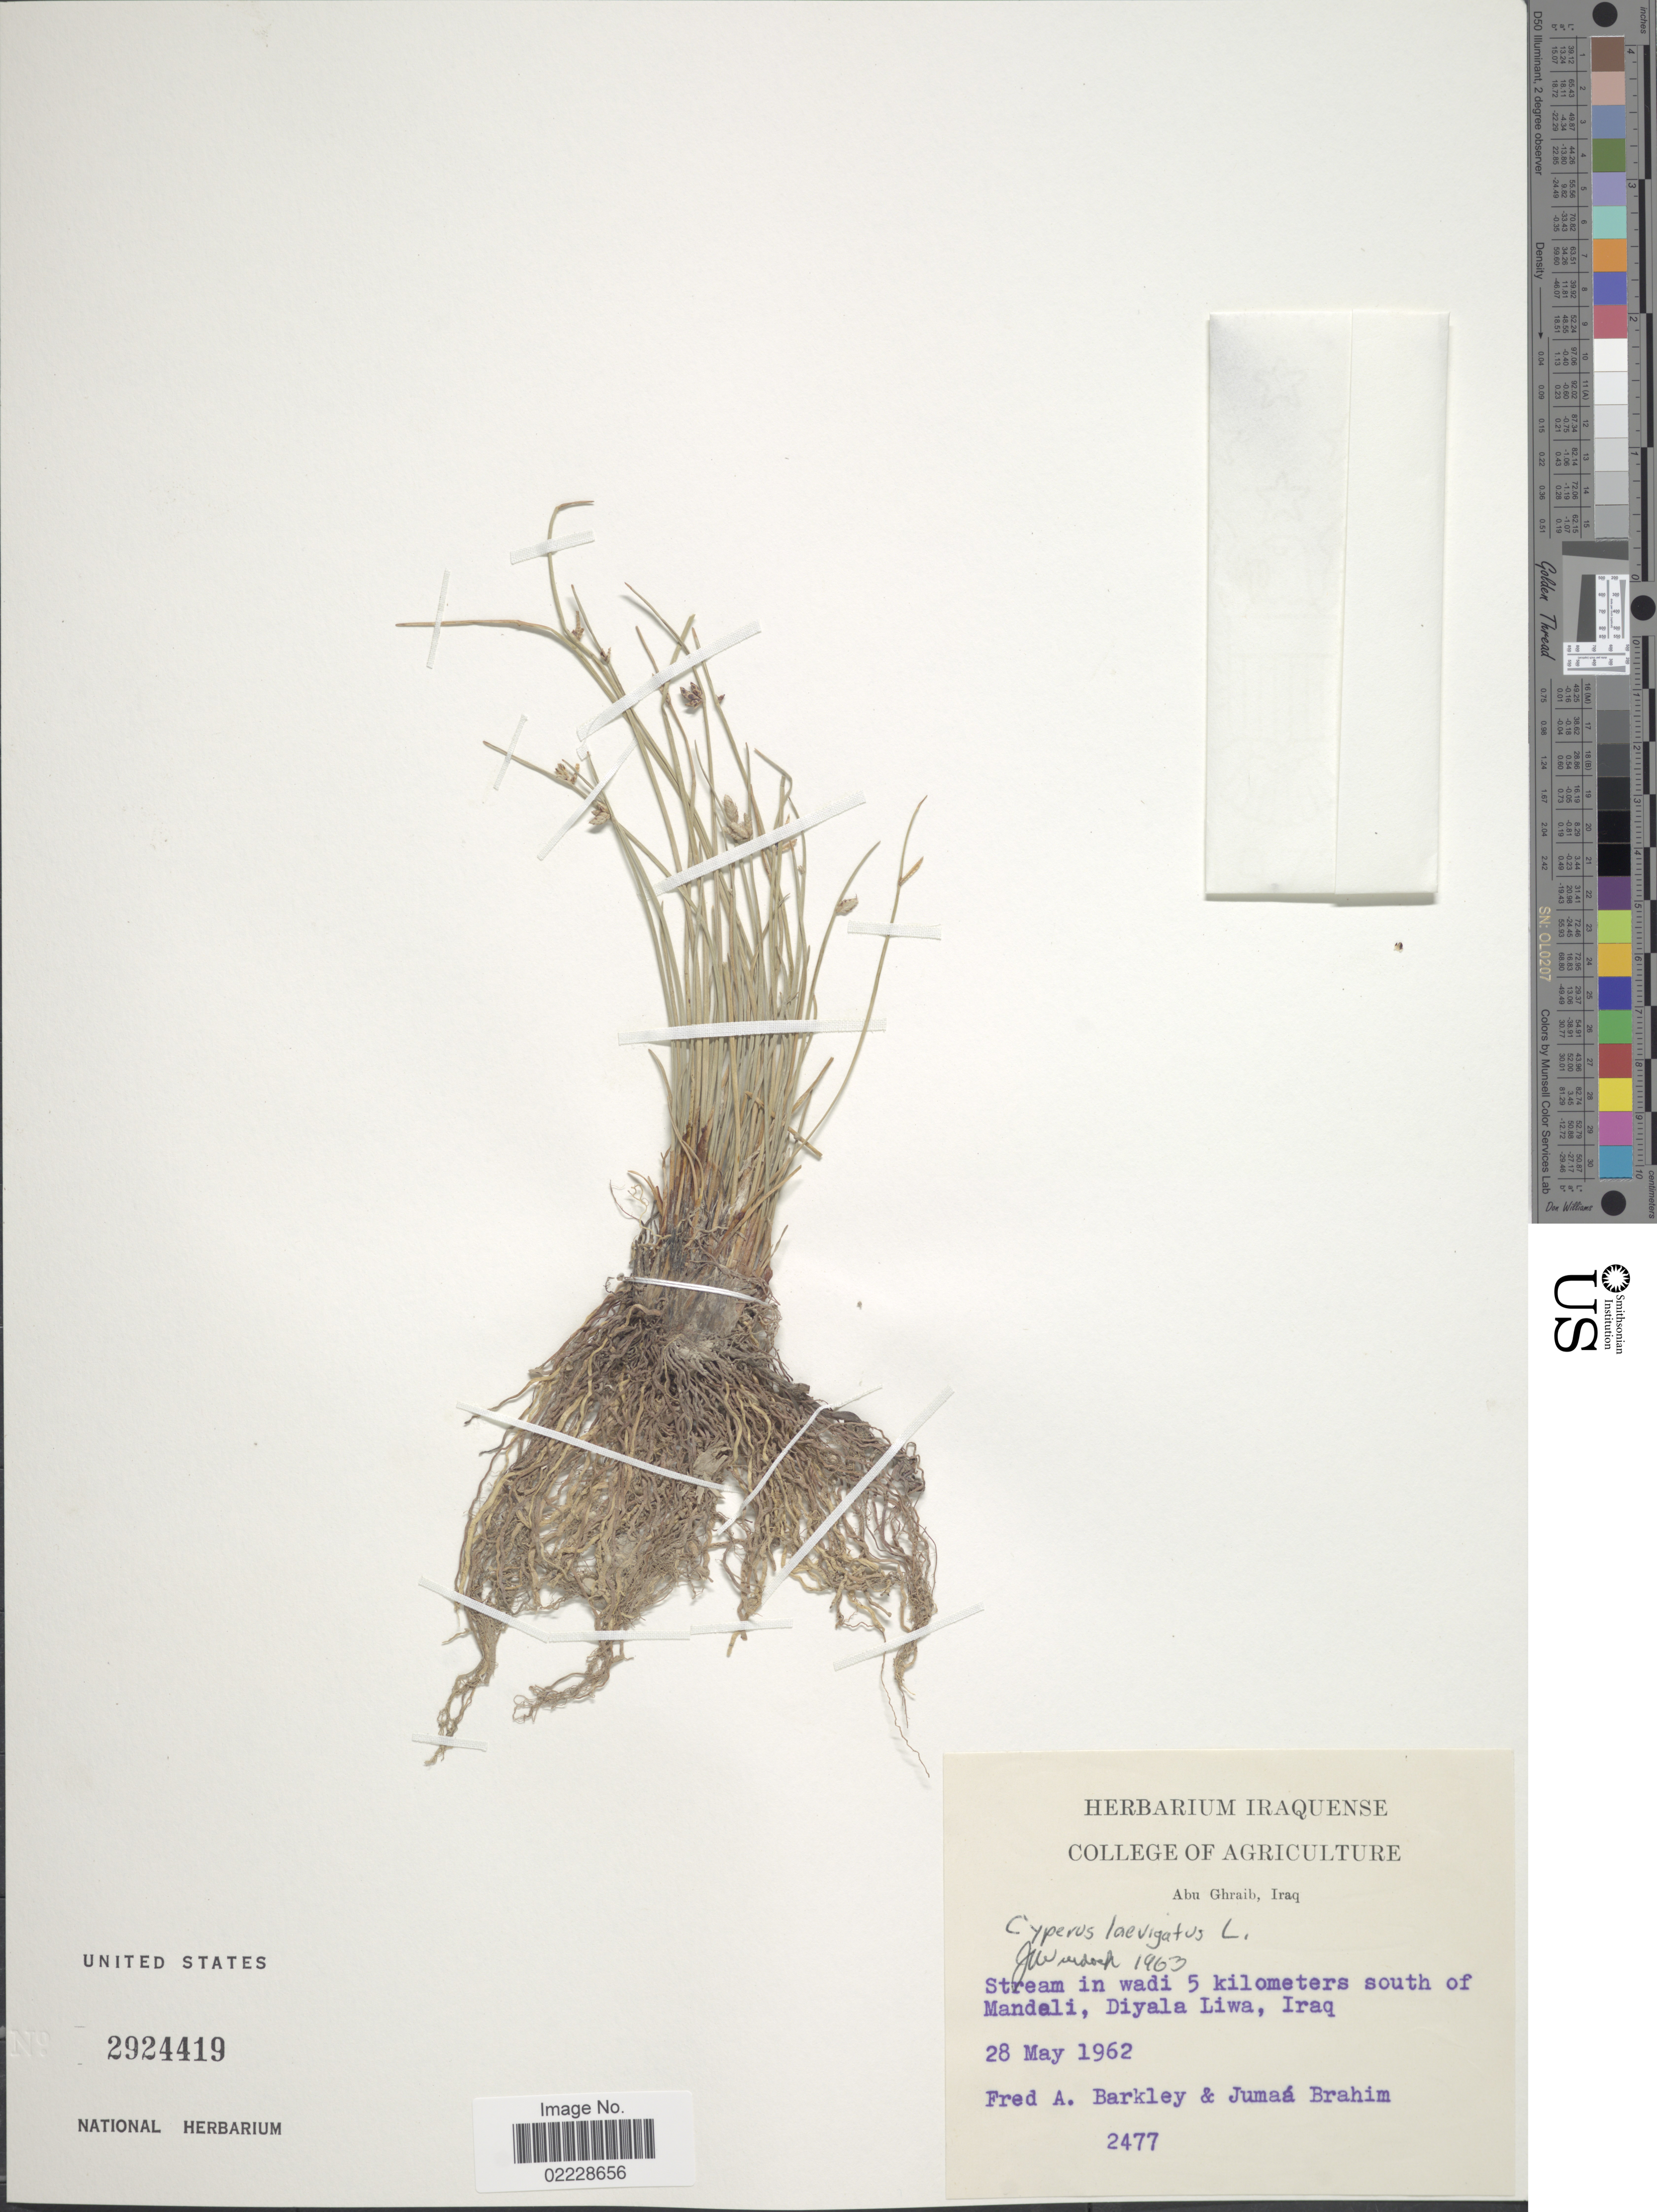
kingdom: Plantae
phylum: Tracheophyta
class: Liliopsida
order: Poales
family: Cyperaceae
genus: Cyperus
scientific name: Cyperus laevigatus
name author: L.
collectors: F. A. Barkley & Brahim M., J.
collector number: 2477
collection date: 1962-05-28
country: Iraq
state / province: Diyala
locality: Stream in wadi 5 kilometers south of Mandeli, Diyala Liwa, Iraq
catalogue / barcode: US 2924419